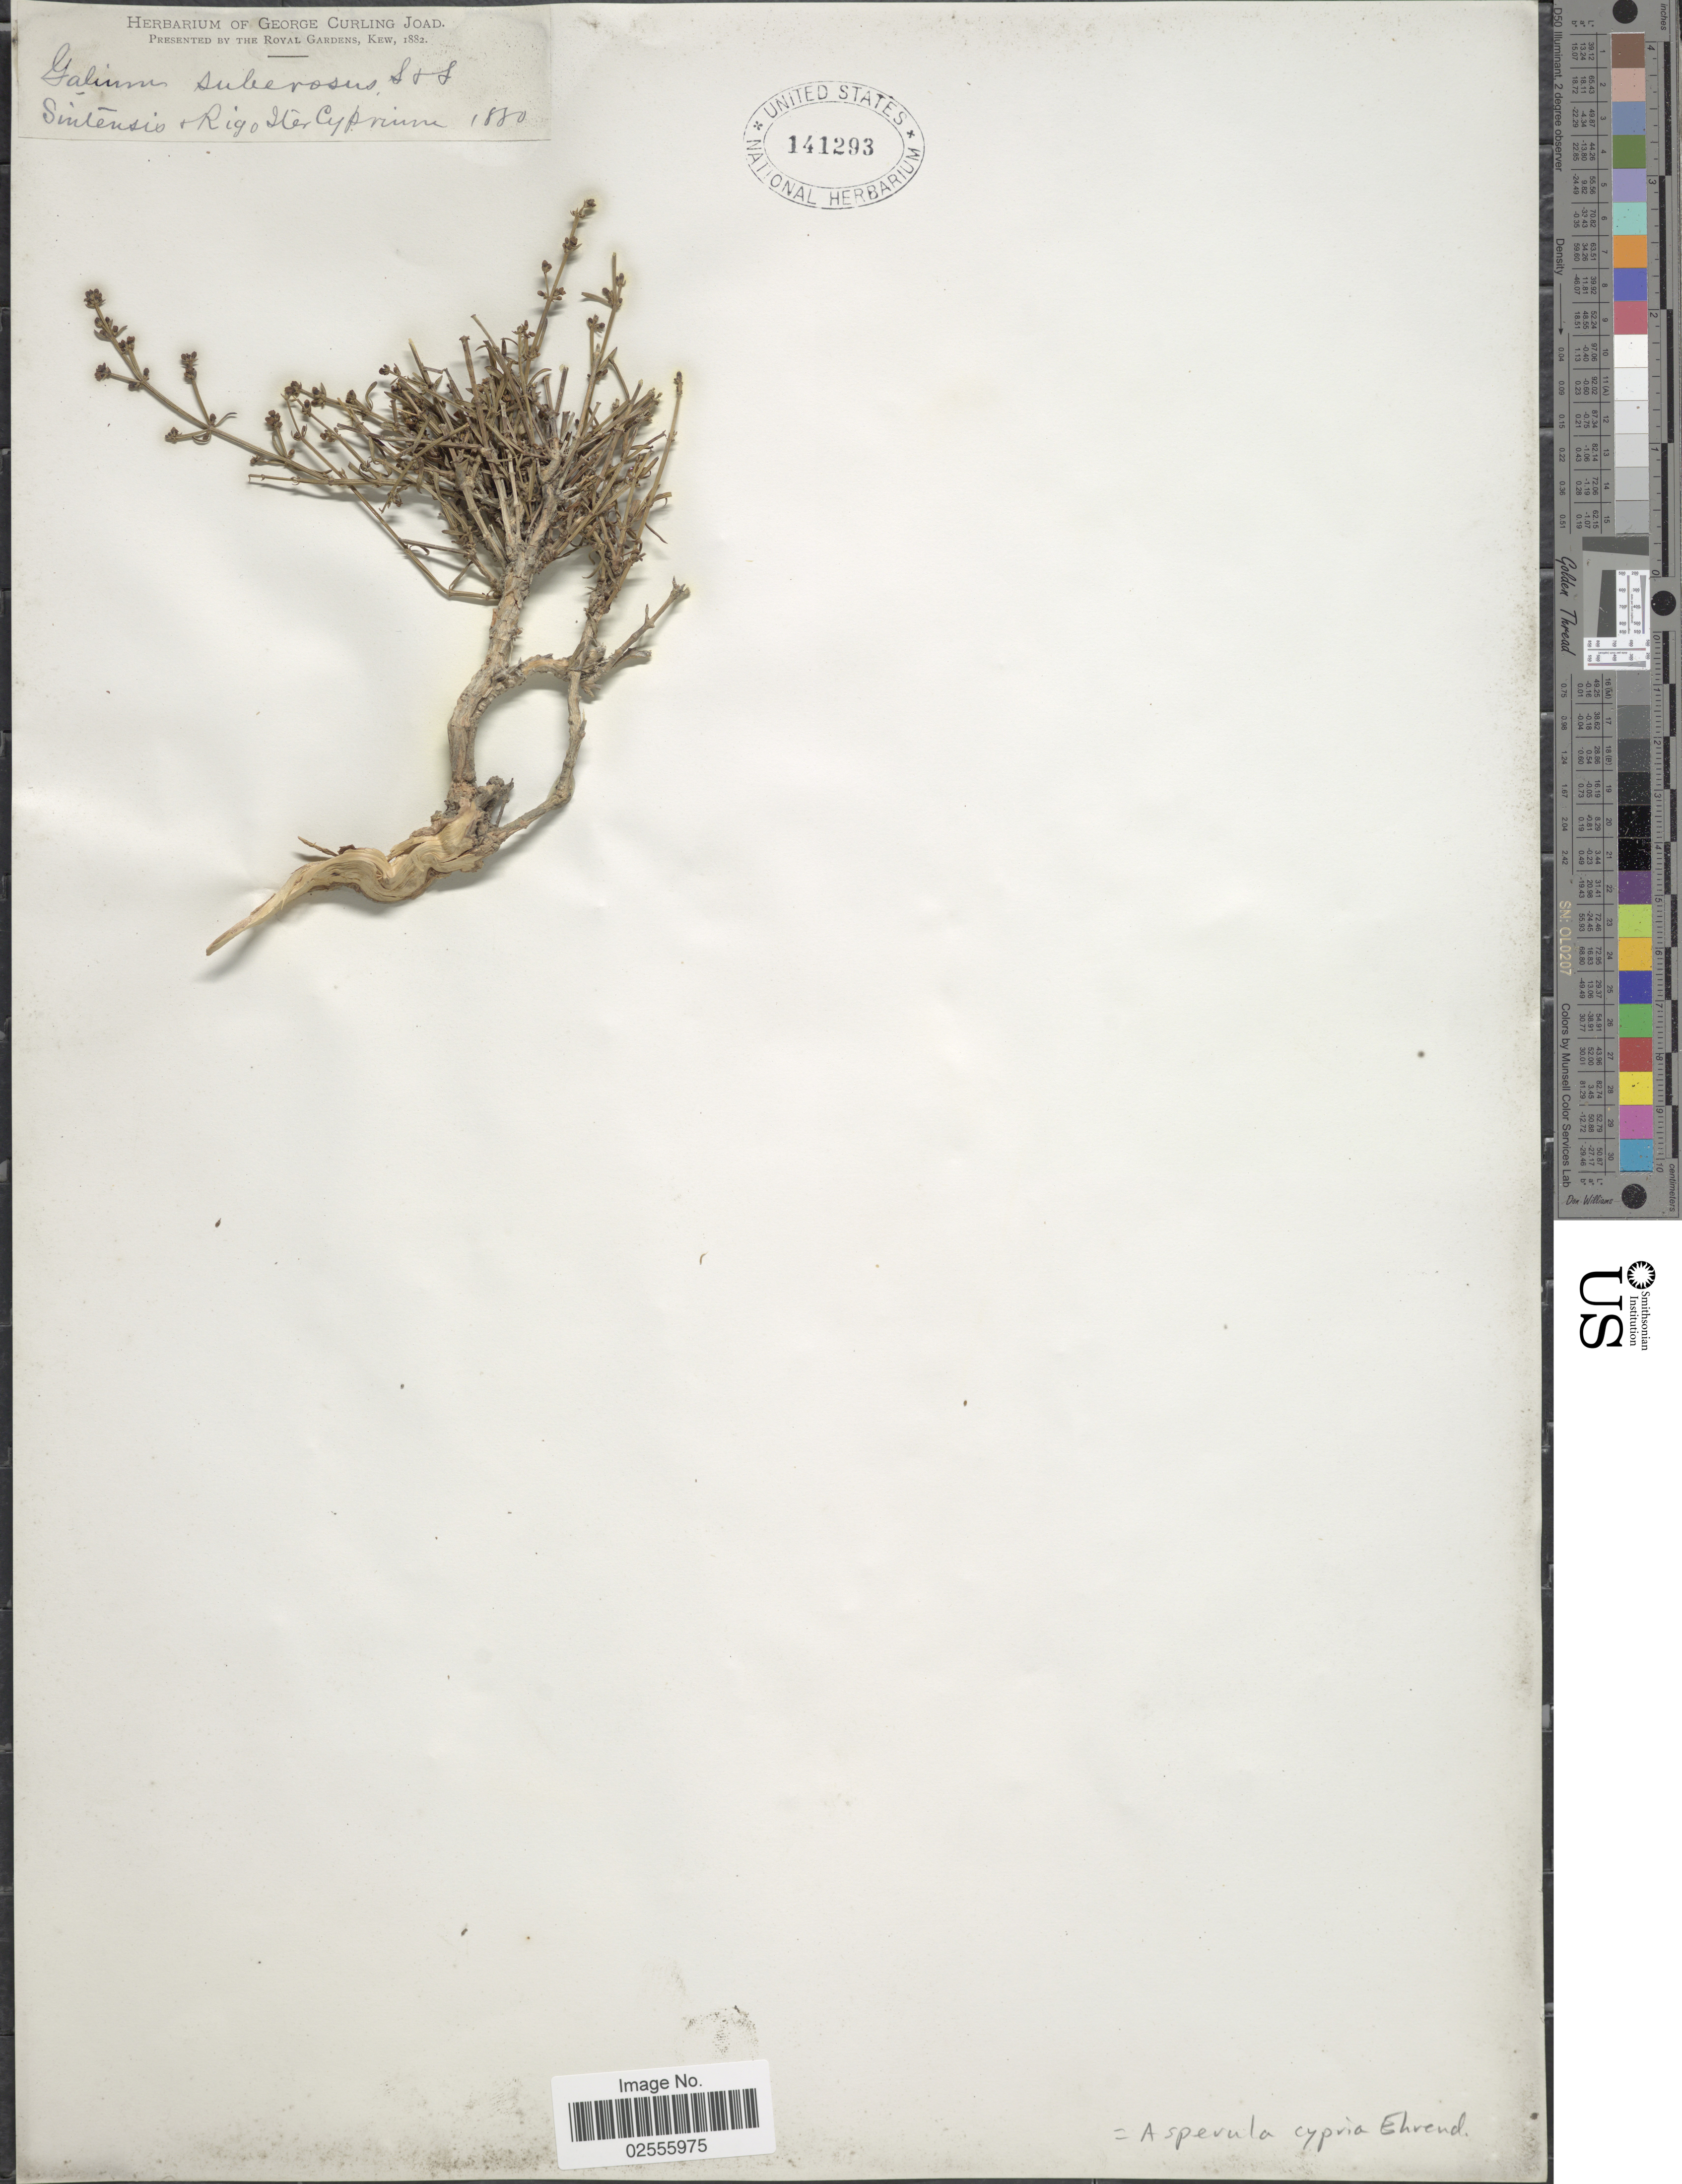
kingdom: Plantae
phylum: Tracheophyta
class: Magnoliopsida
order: Gentianales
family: Rubiaceae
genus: Asperula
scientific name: Asperula cypria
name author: Ehrend.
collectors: -. Sintenis & -- Rigo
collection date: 1880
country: Cyprus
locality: Iter Cyprium.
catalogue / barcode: US 141293